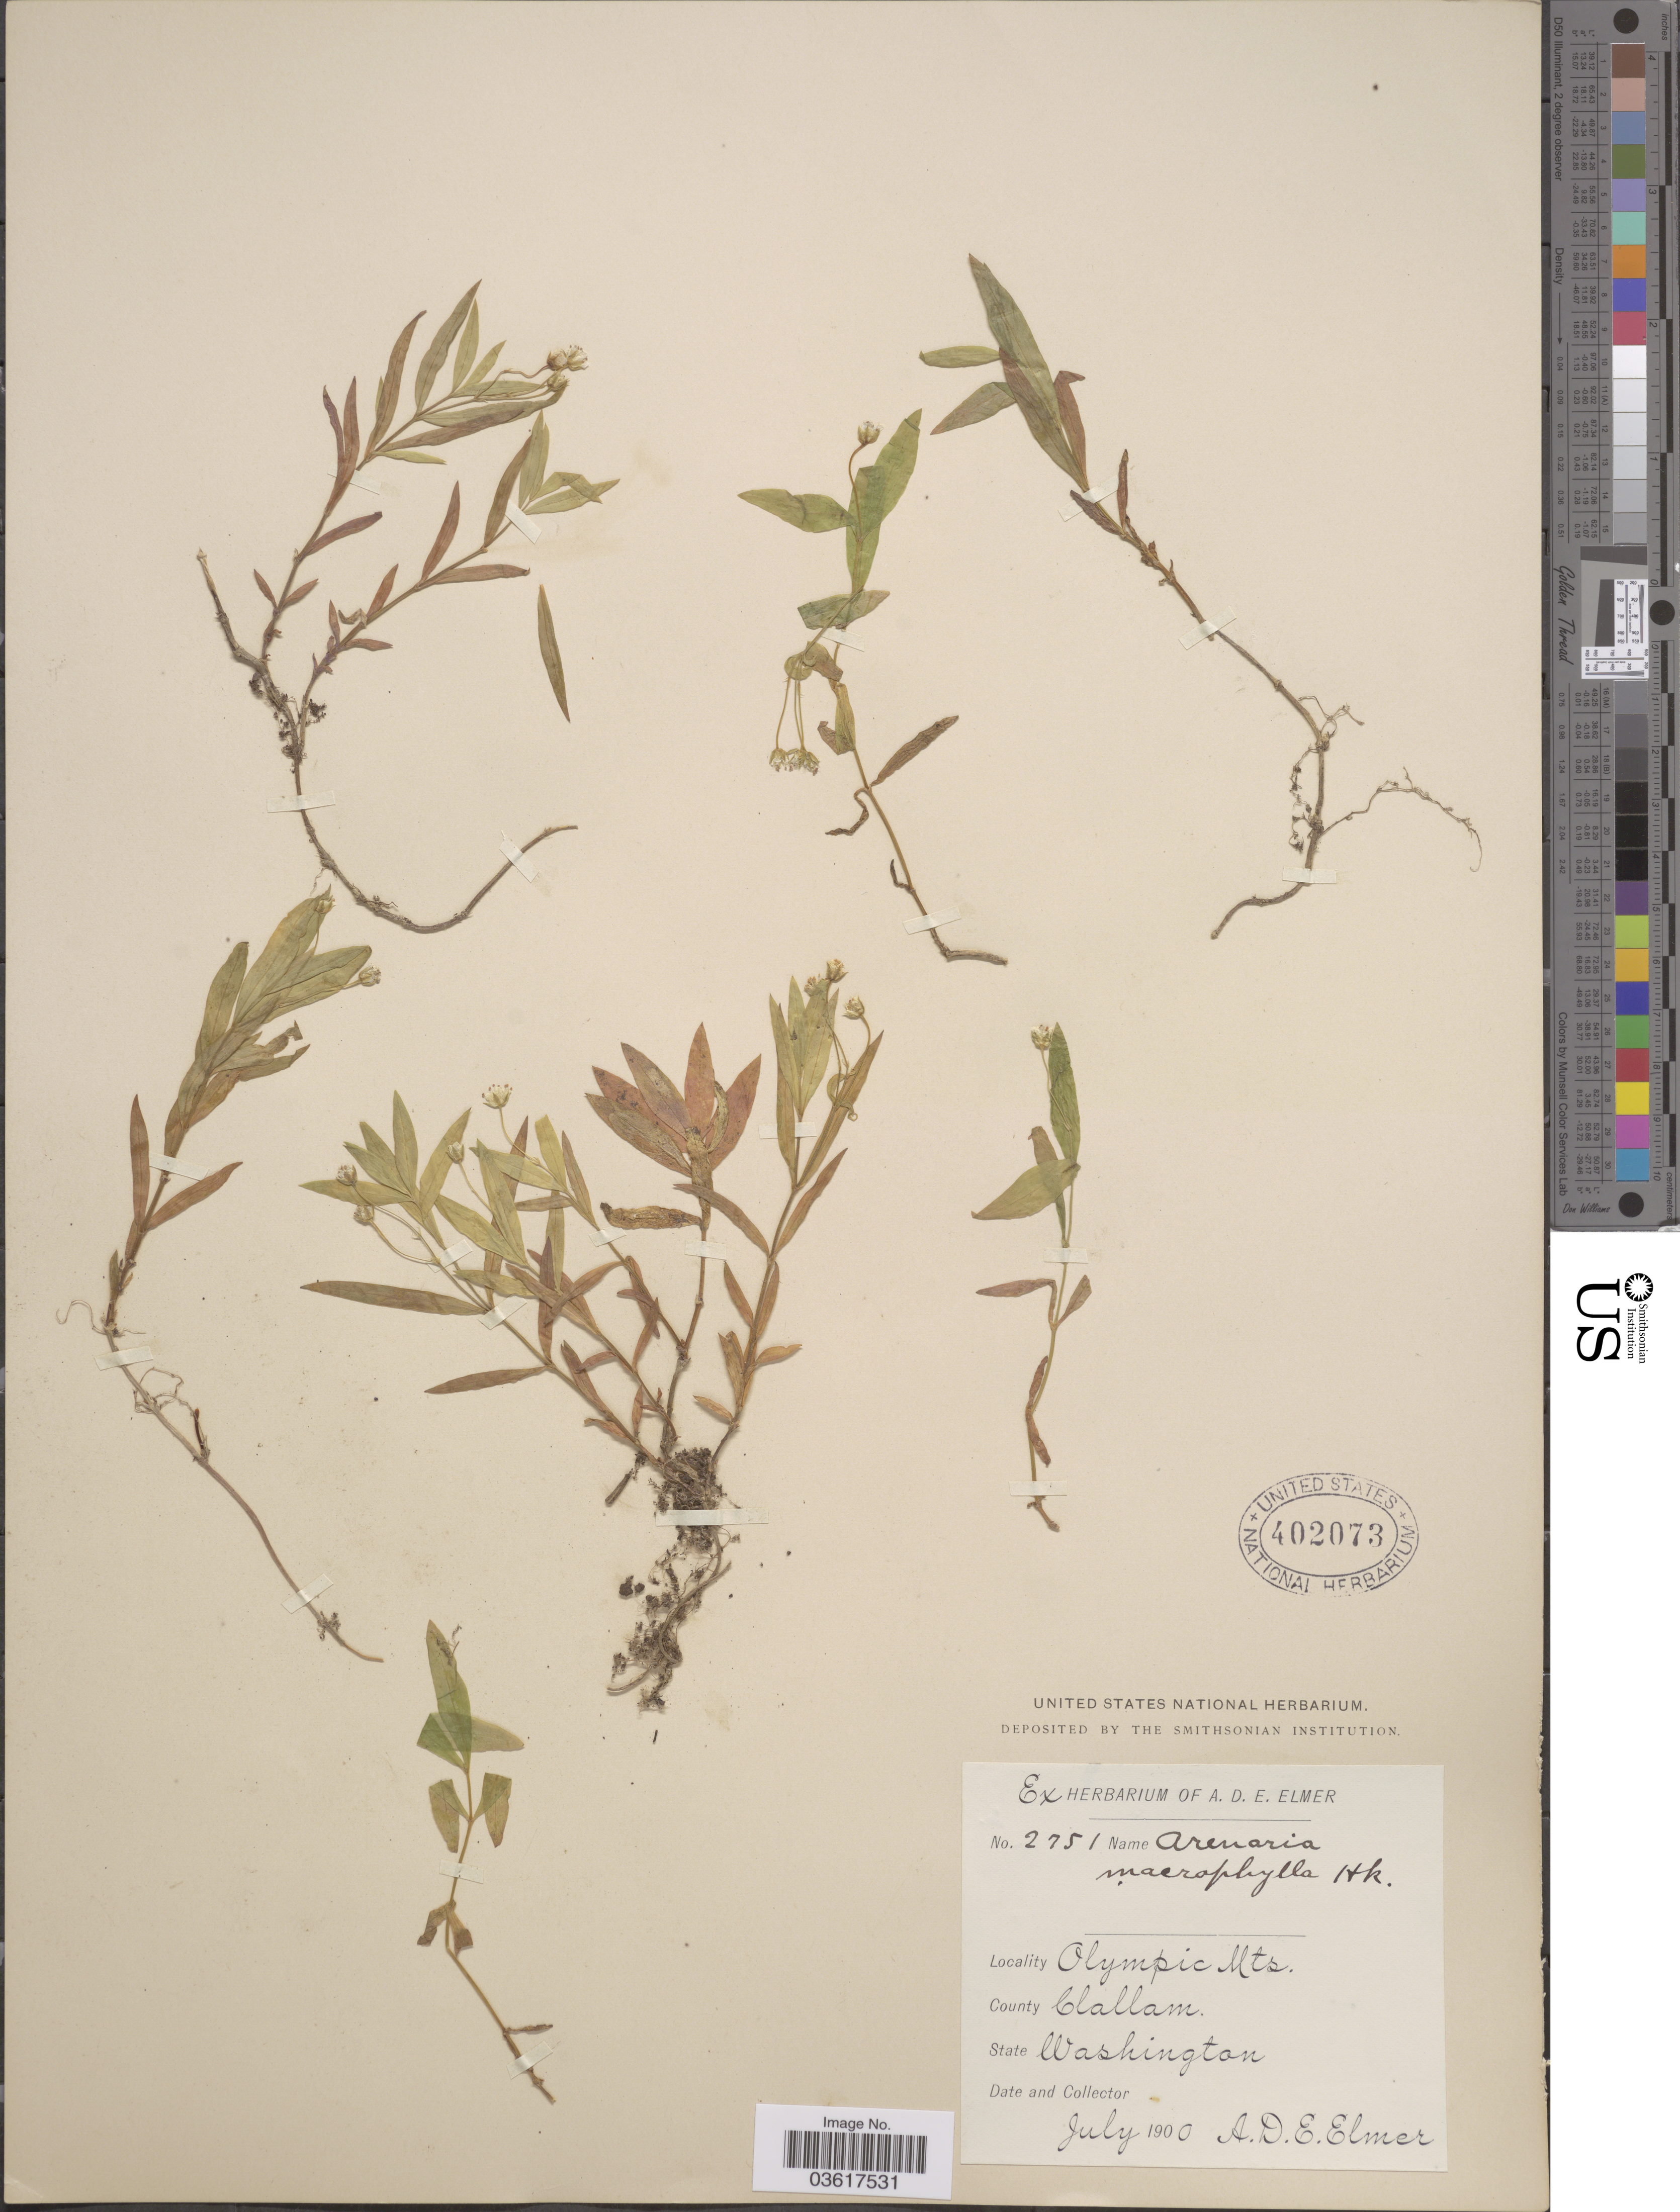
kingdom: Plantae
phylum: Tracheophyta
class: Magnoliopsida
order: Caryophyllales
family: Caryophyllaceae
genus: Moehringia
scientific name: Moehringia macrophylla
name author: (Hook.) Fenzl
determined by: Strong, Mark T., (BOT), Smithsonian Institution - National Museum of Natural History (UNITED STATES)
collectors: A. D. E. Elmer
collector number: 2751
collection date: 1900-07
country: United States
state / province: Washington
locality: Olympic Mts. Country Clallam.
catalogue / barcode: US 402073